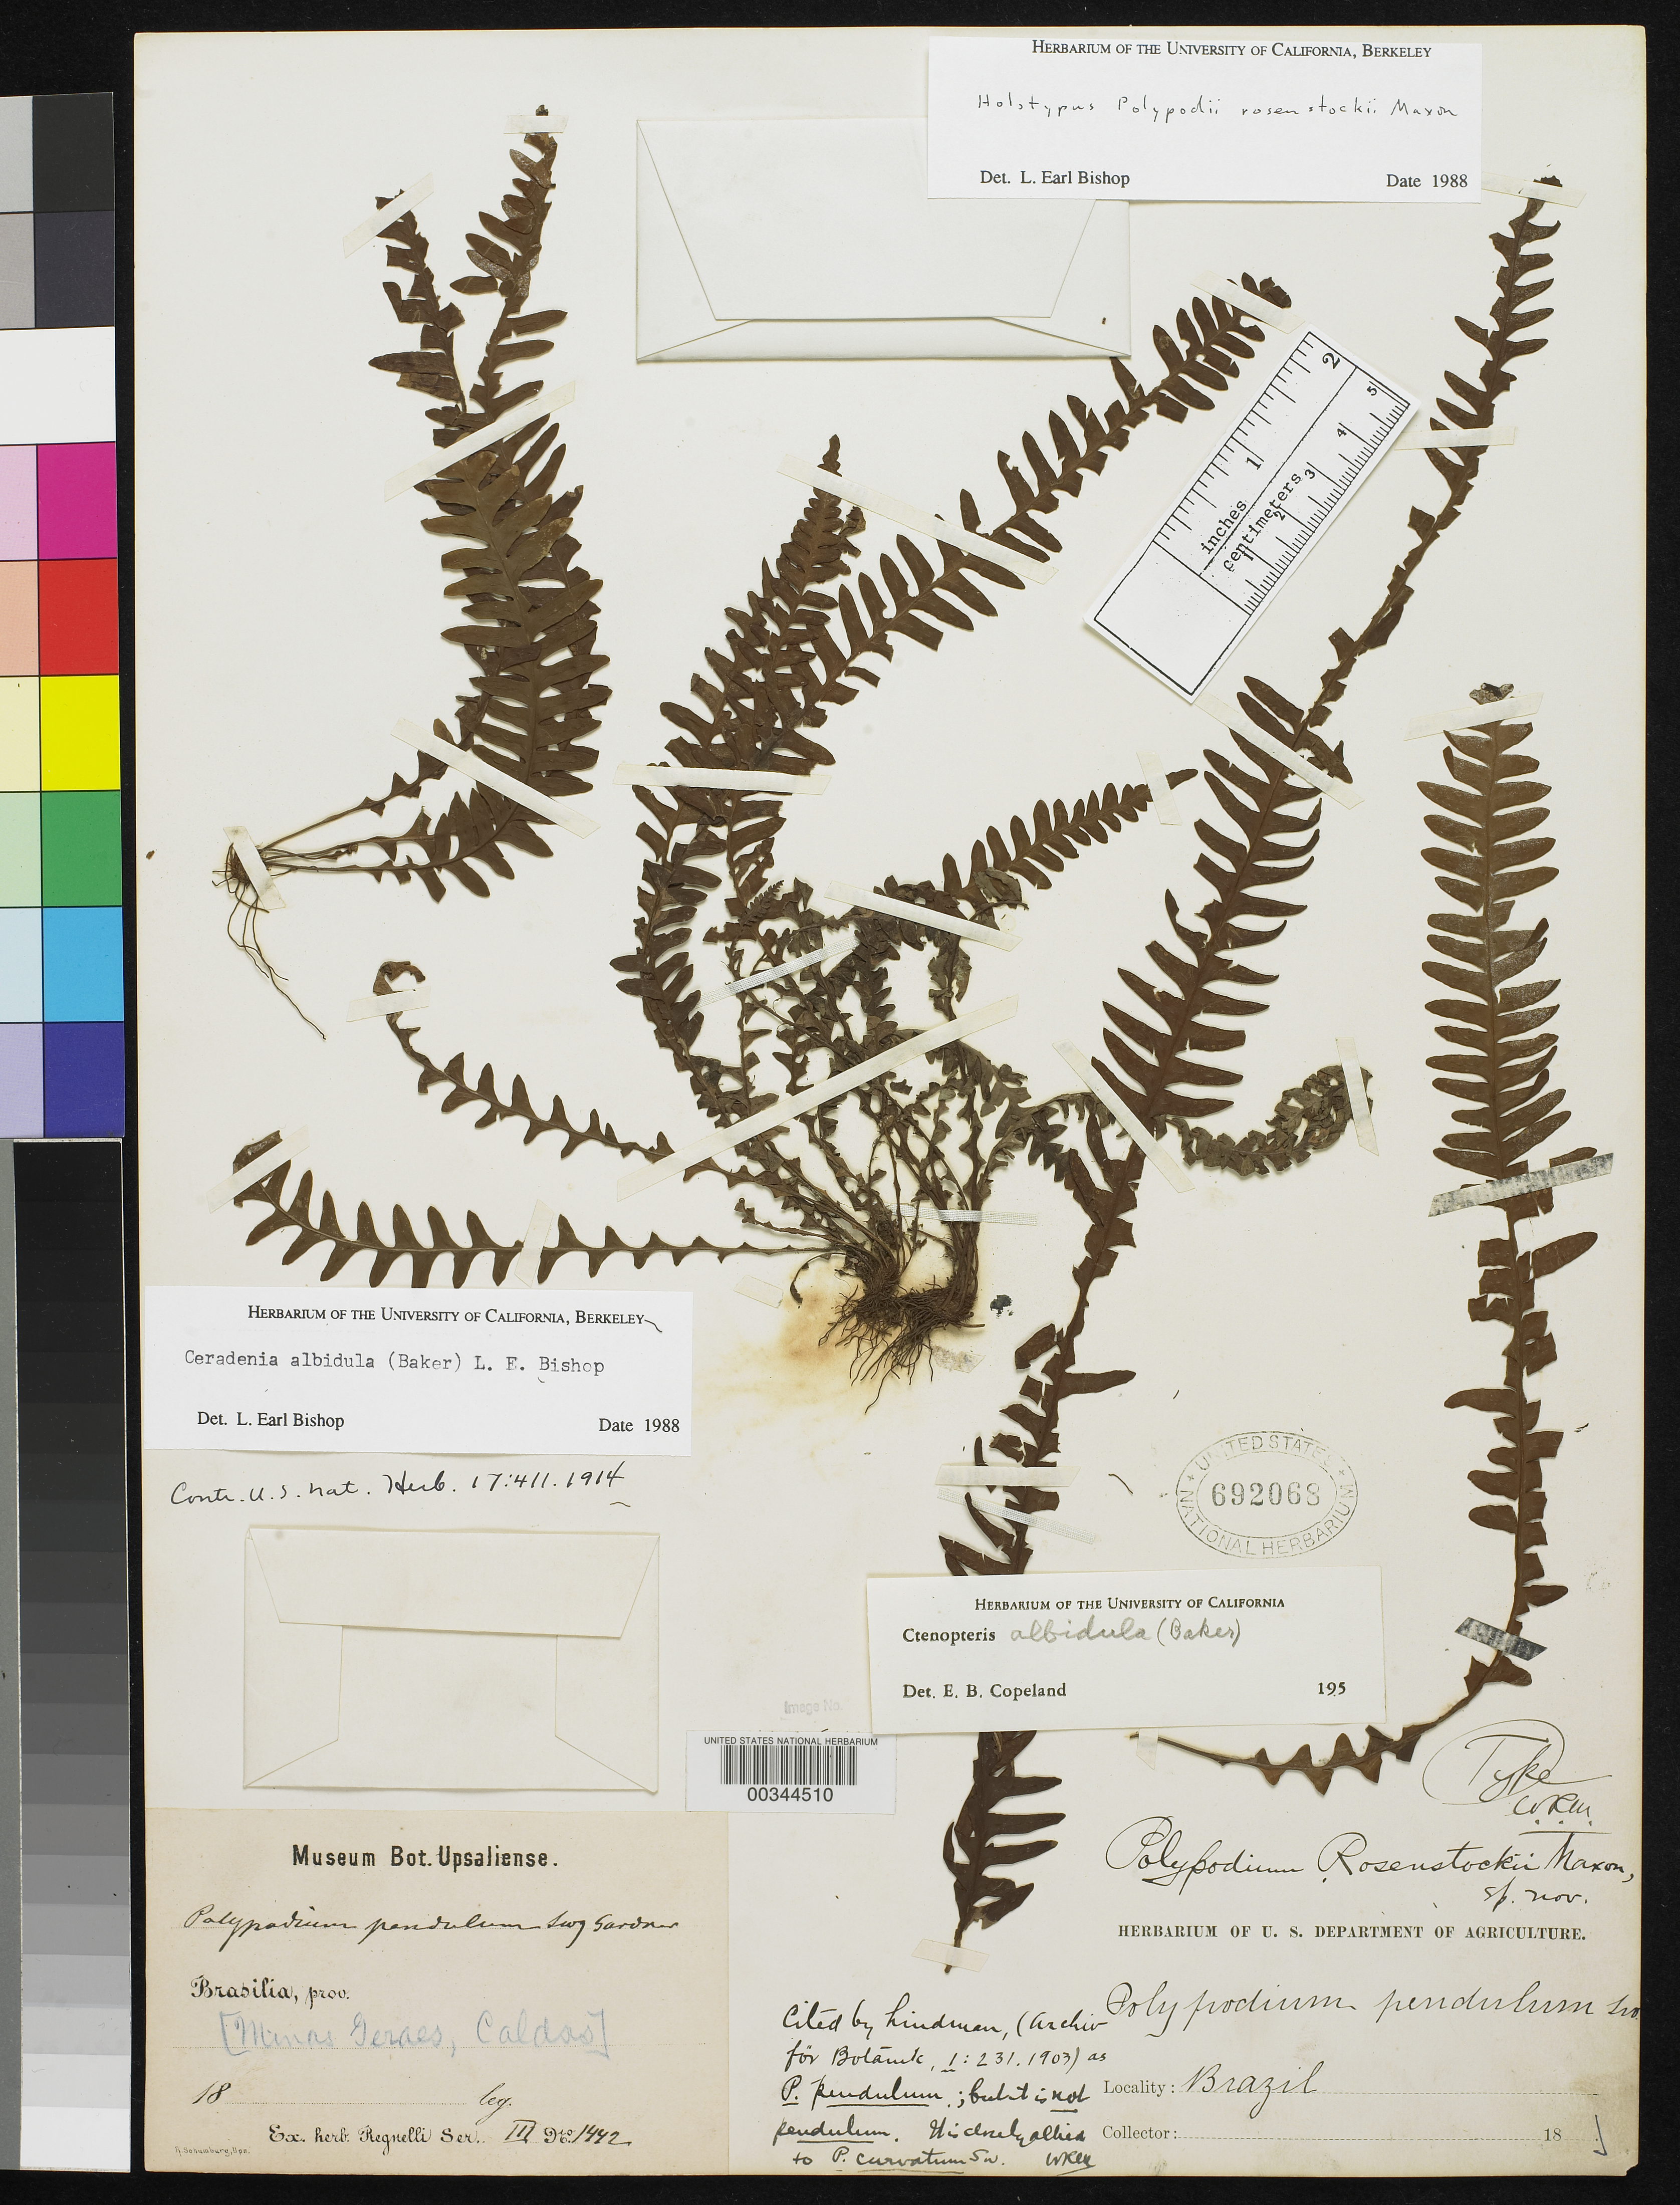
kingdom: Plantae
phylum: Tracheophyta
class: Polypodiopsida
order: Polypodiales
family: Polypodiaceae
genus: Polypodium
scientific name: Polypodium rosenstockii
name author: Maxon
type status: Holotype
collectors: A. F. Regnell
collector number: Iii 1442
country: Brazil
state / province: Minas Gerais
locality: Caldas.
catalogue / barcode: US 692068